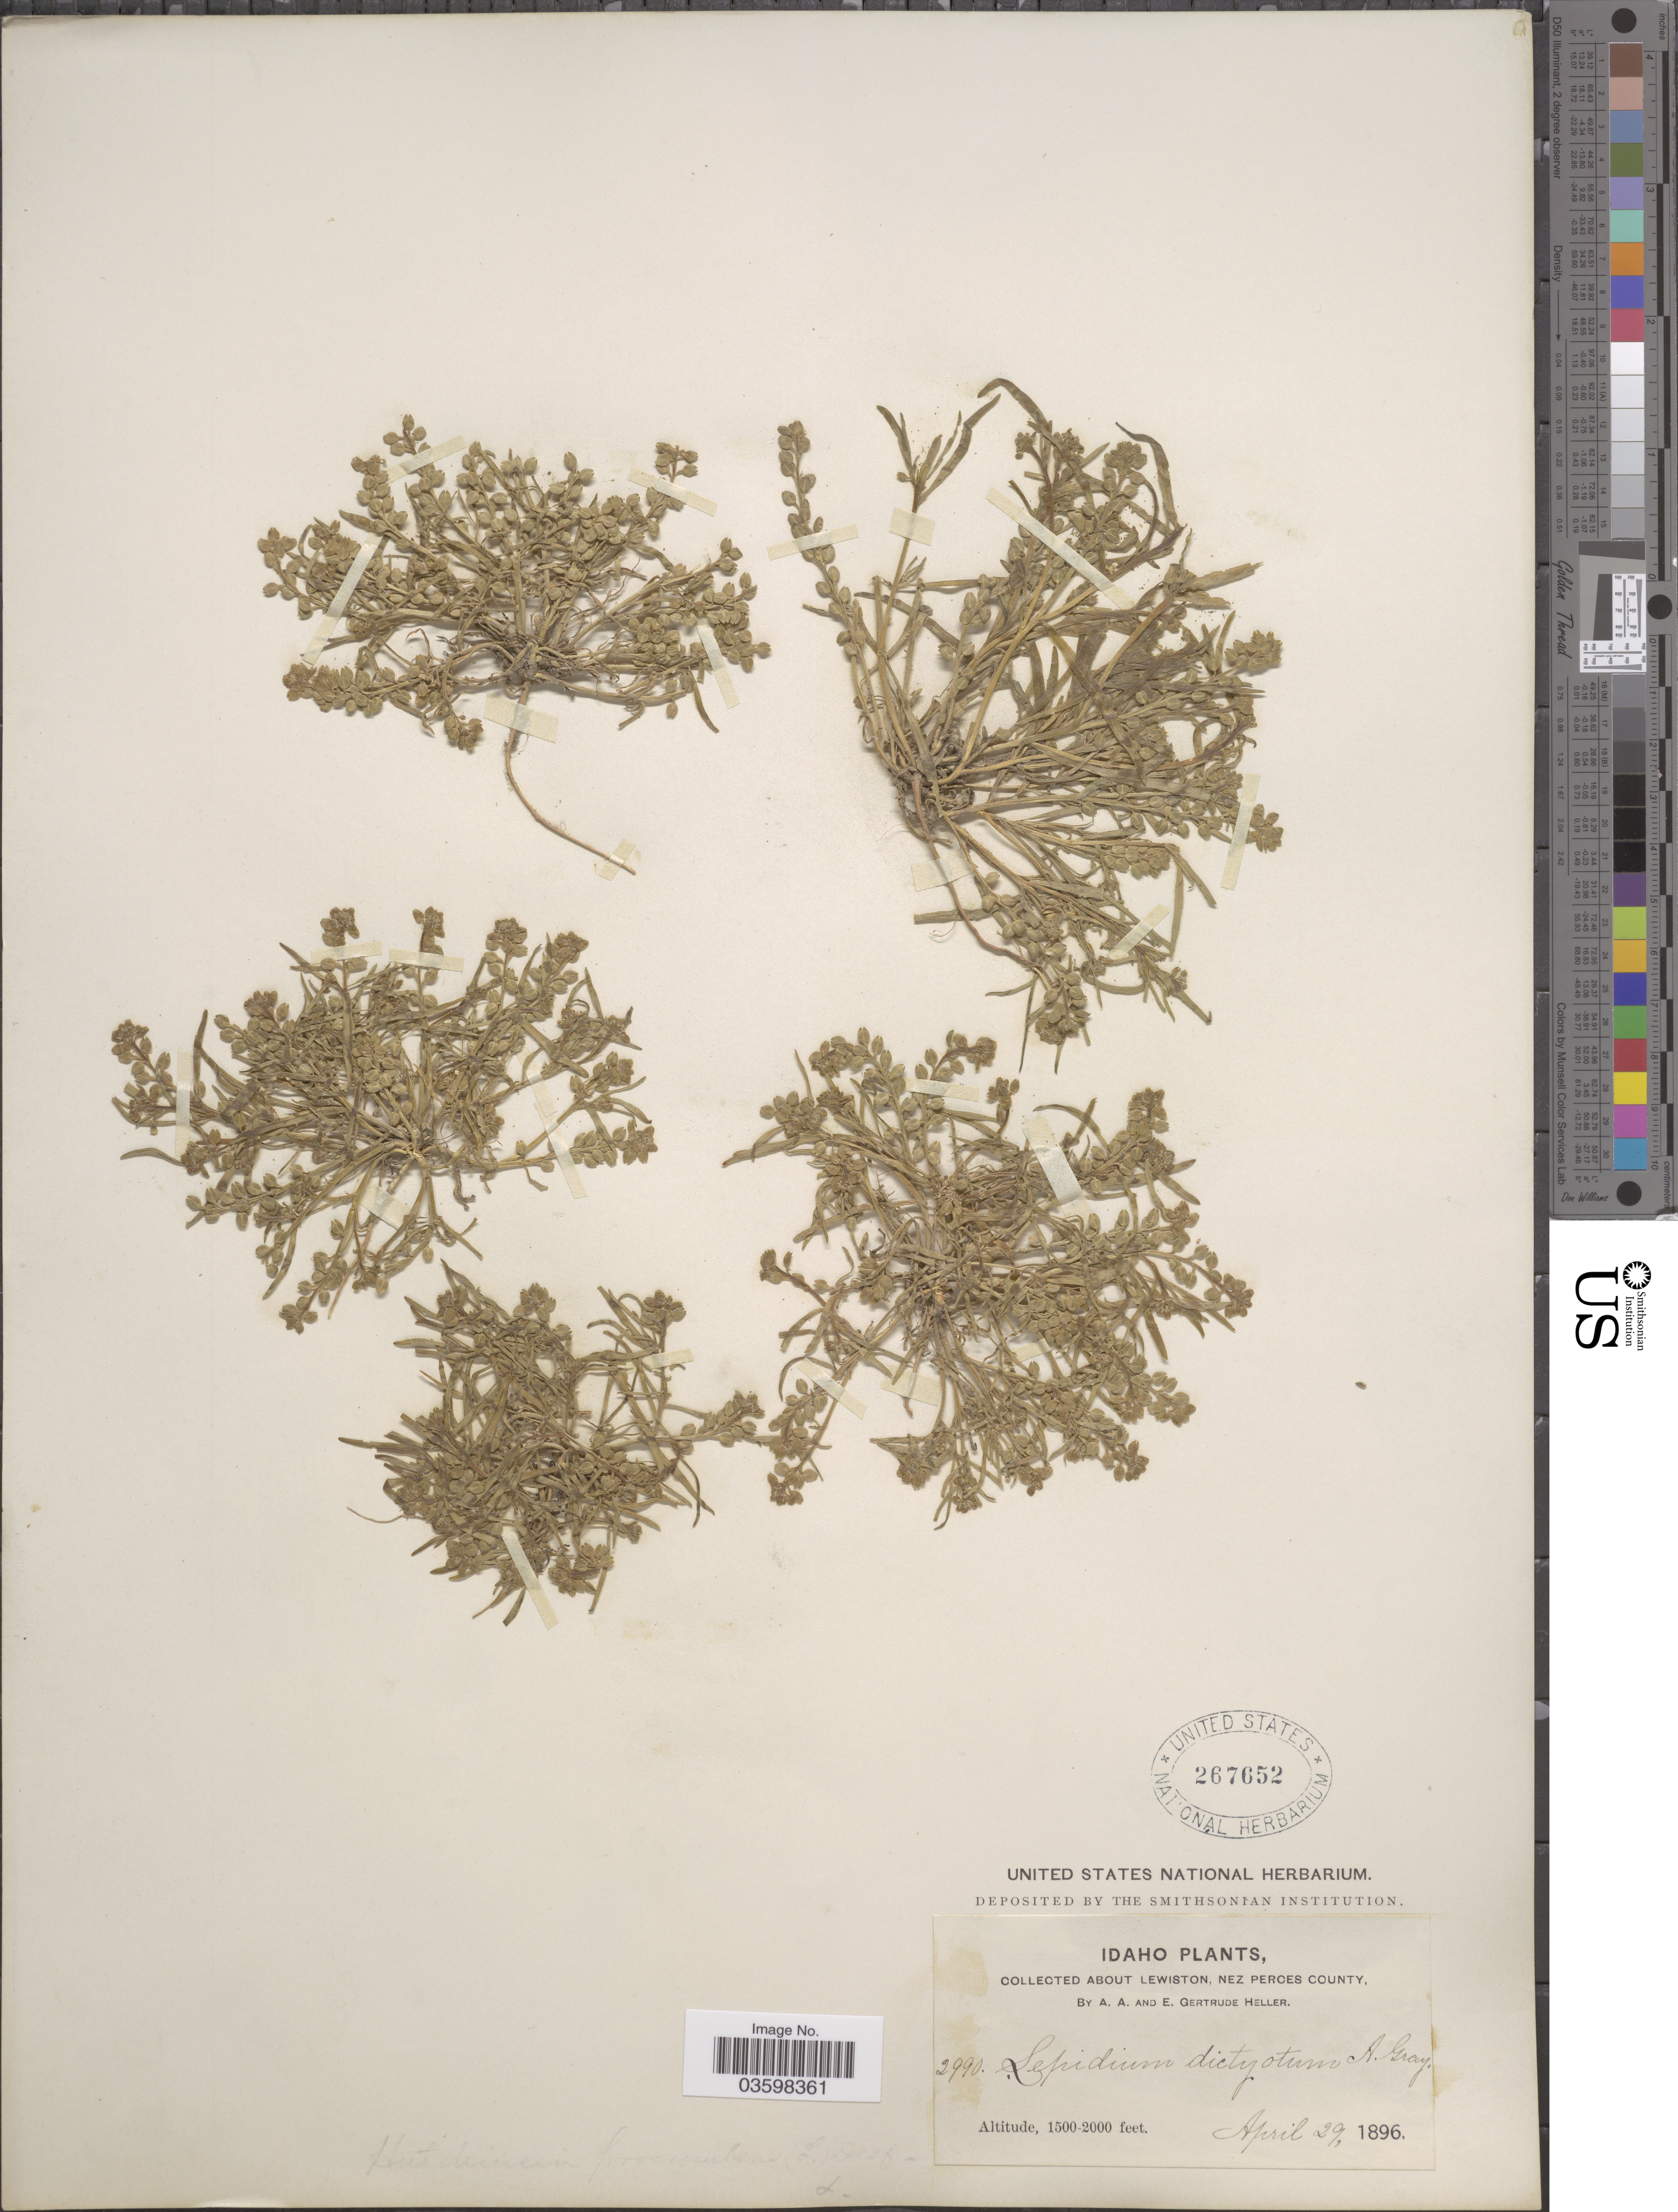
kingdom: Plantae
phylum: Tracheophyta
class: Magnoliopsida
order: Brassicales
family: Brassicaceae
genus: Lepidium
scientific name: Lepidium dictyotum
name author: A. Gray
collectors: A. A. Heller & E. Gertrude Heller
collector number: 2990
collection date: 1896-04-29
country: United States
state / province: Idaho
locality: About Lewiston, Nez Perces County.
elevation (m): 457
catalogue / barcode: US 267652